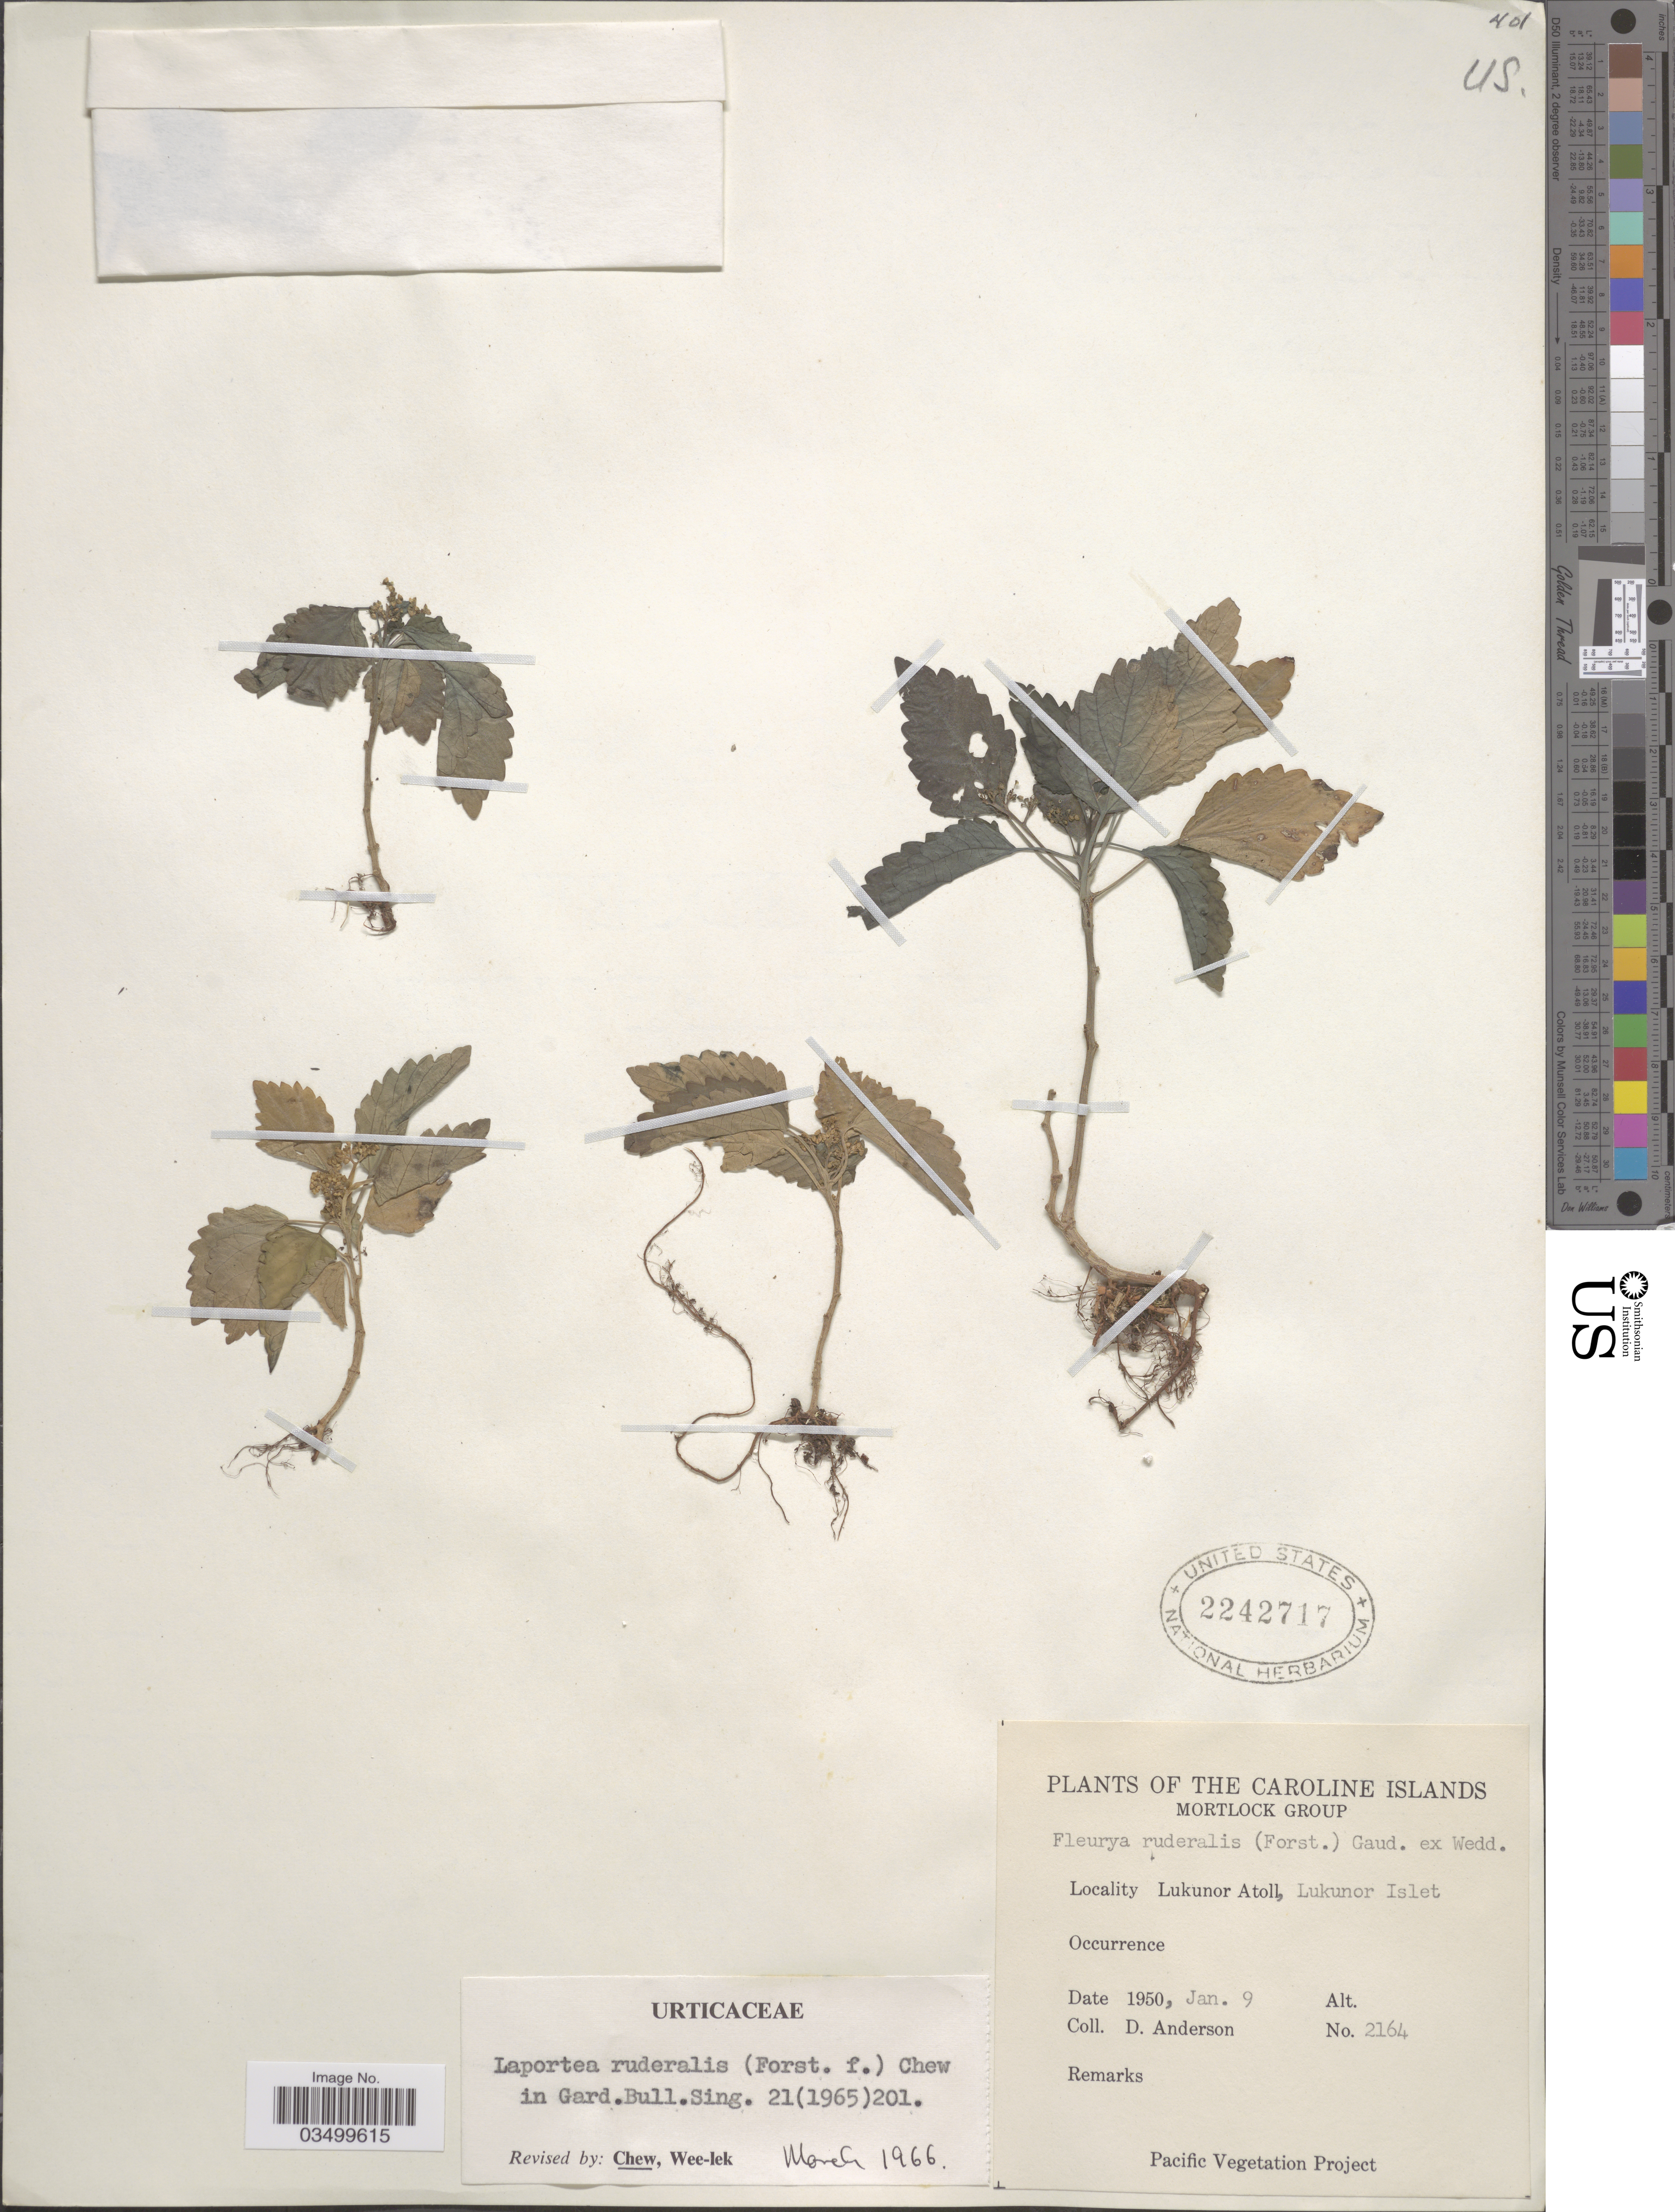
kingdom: Plantae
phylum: Tracheophyta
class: Magnoliopsida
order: Rosales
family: Urticaceae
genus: Laportea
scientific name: Laportea ruderalis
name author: (G. Forst.) Chew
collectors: D. Anderson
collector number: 2164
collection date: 1950-01-09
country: Micronesia, Federated States of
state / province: Truk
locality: Caroline Islands. Mortlock Group. Lukunor Atoll, Lukunor Islet.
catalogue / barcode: US 2242717